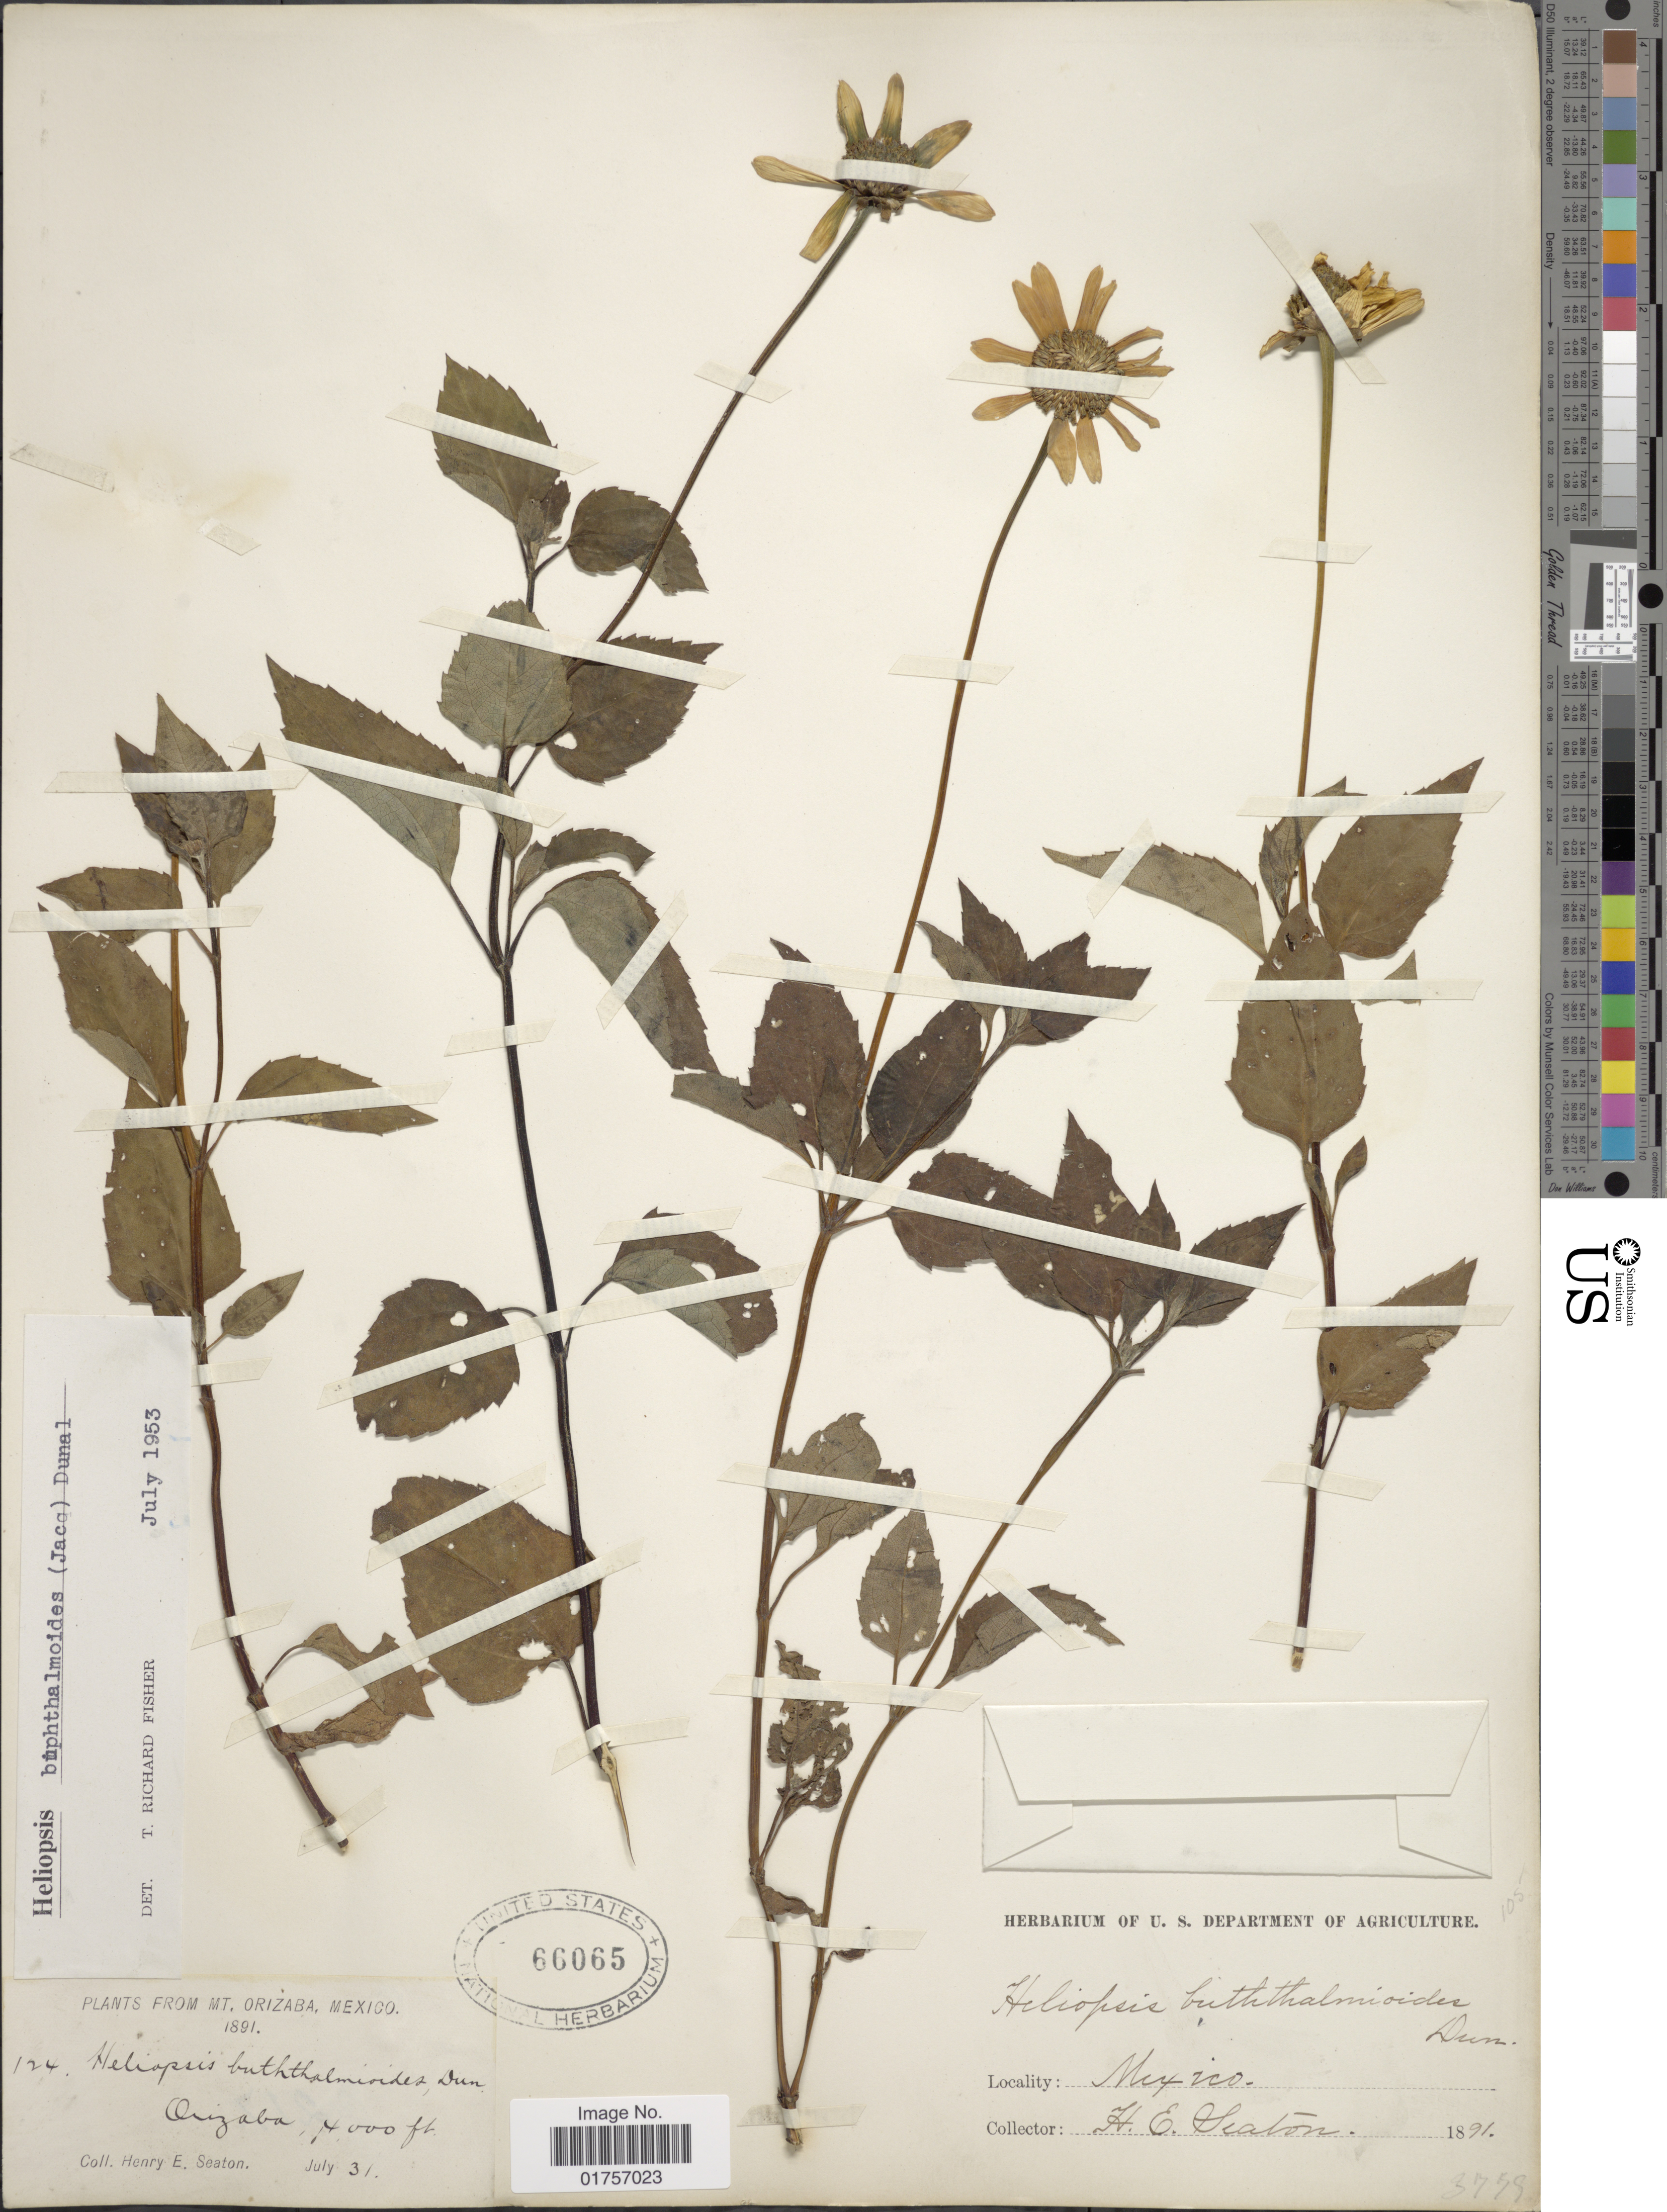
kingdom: Plantae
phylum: Tracheophyta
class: Magnoliopsida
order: Asterales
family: Asteraceae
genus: Heliopsis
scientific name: Heliopsis buphthalmoides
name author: (Jacq.) Dunal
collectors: H. E. Seaton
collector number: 124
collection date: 1891-07-31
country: Mexico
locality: Mt. Orizaba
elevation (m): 1219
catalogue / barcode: US 66065